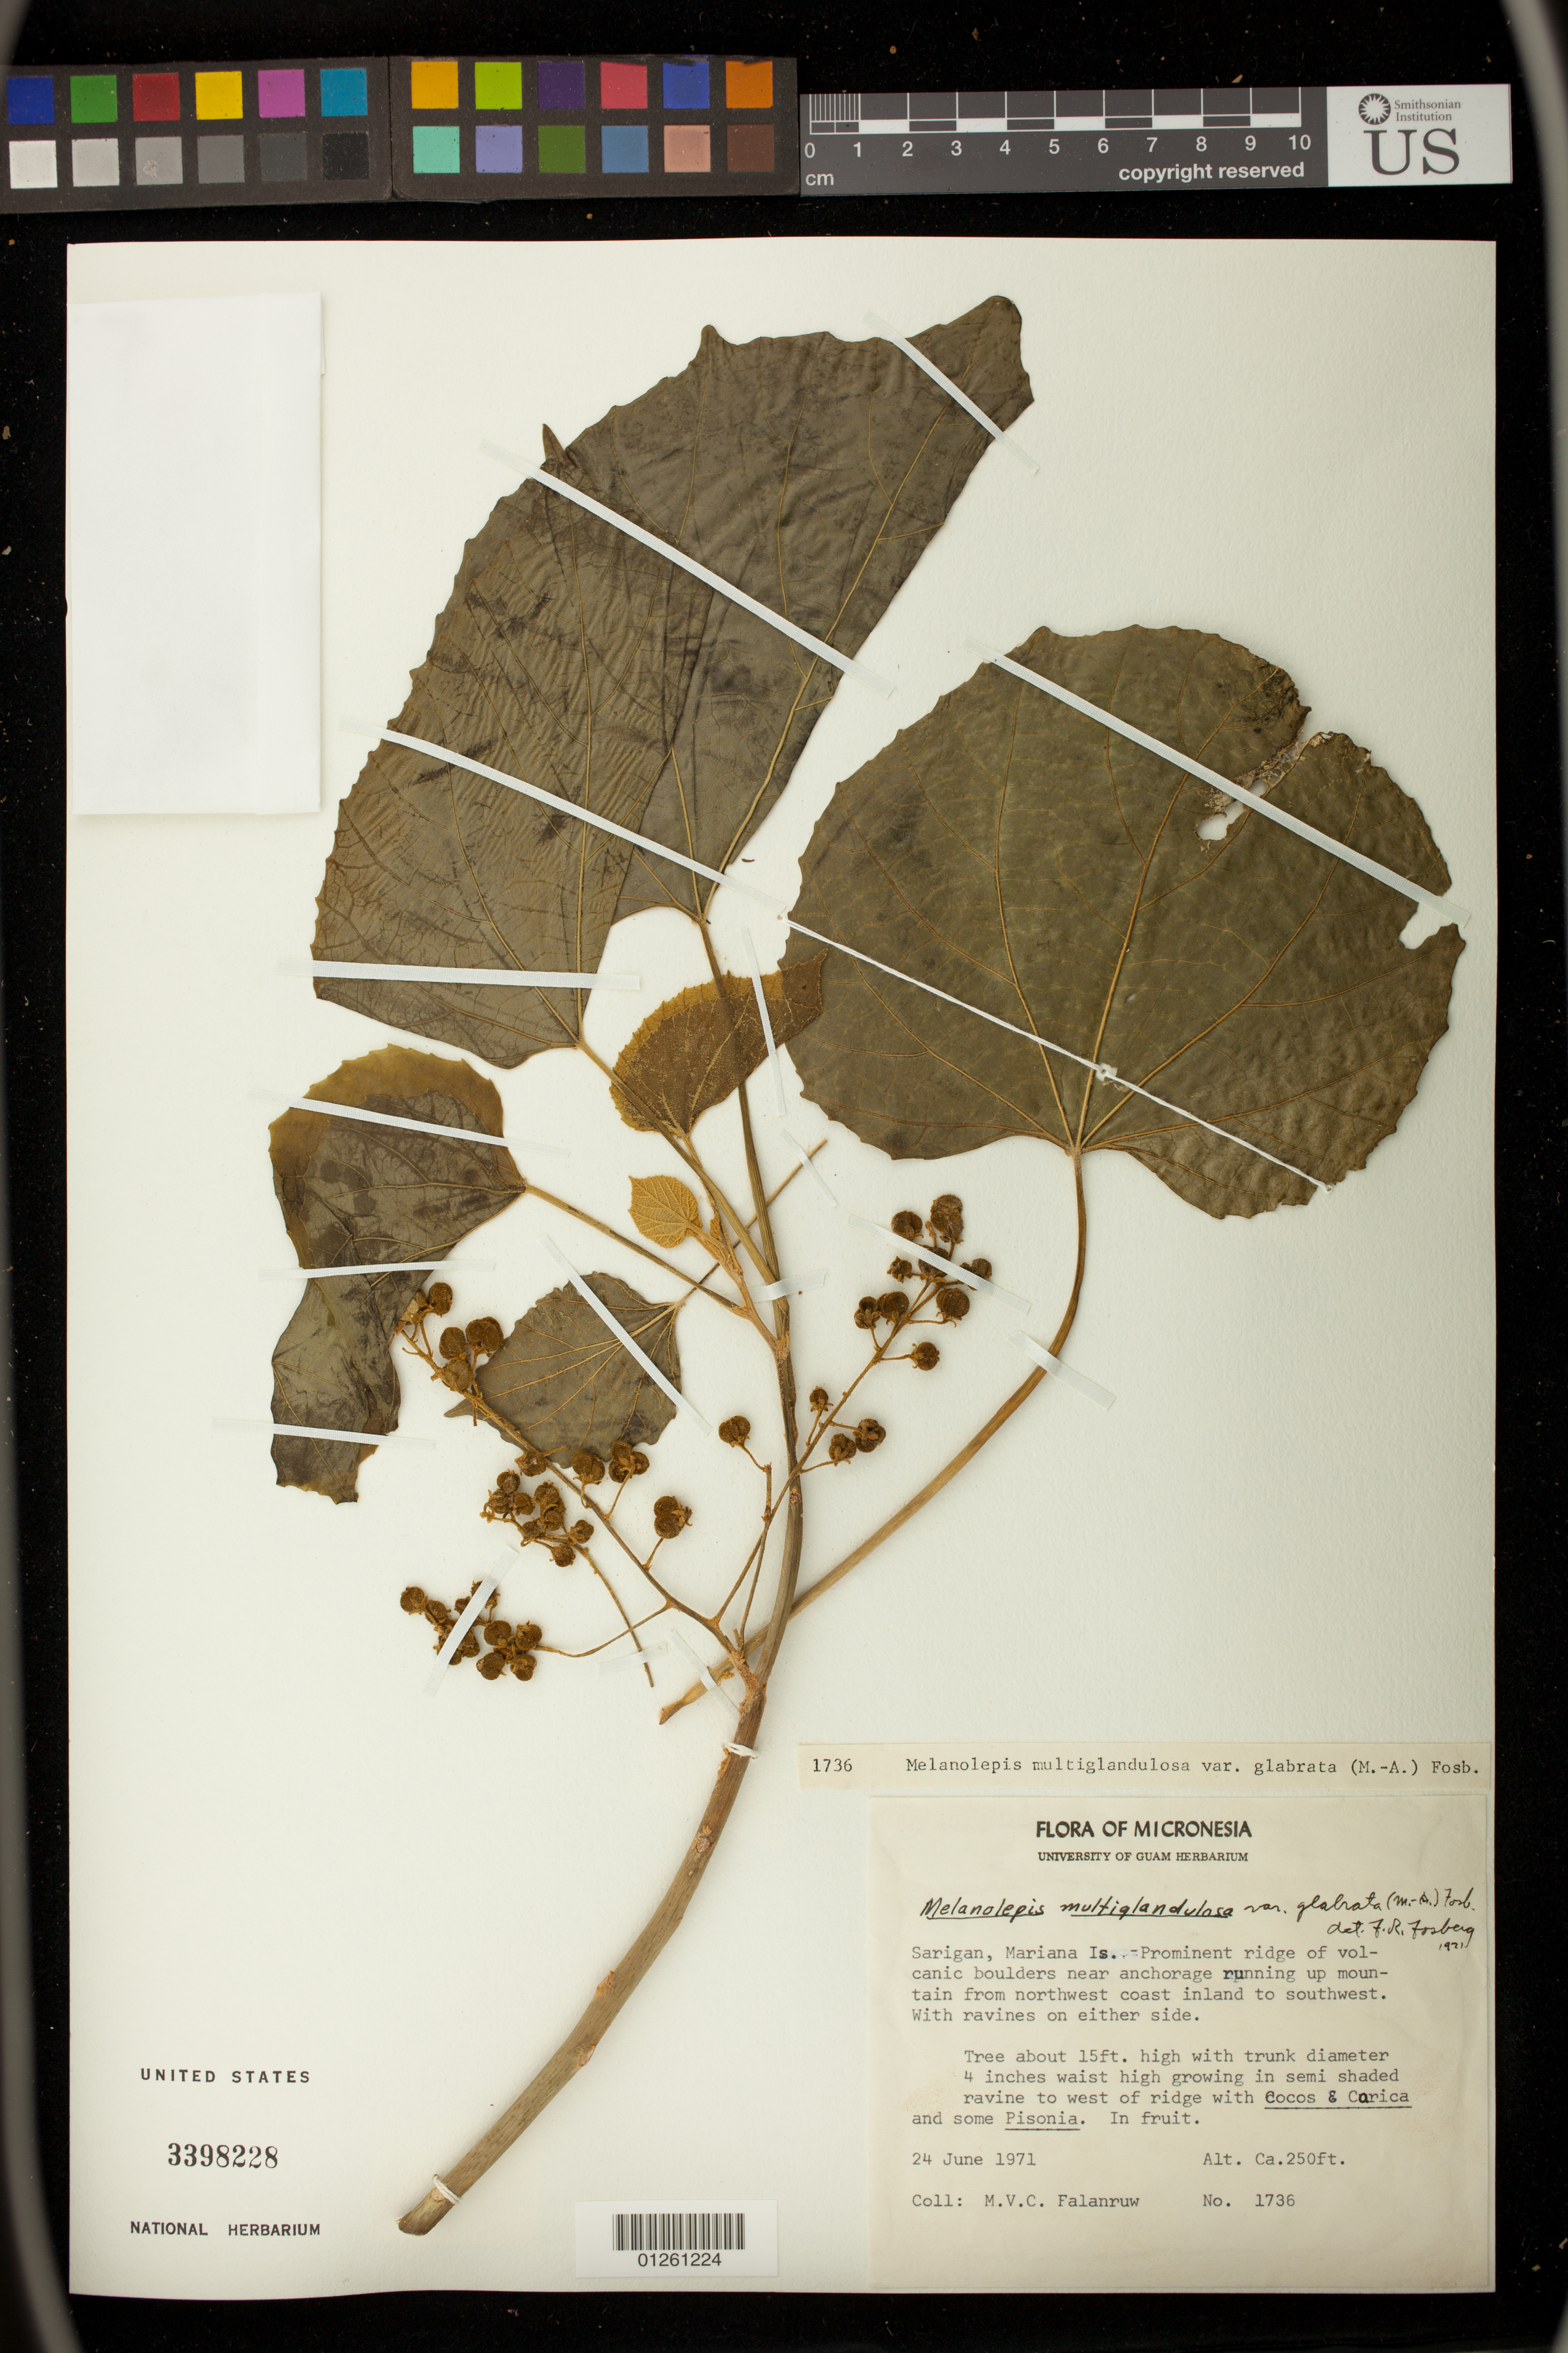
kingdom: Plantae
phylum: Tracheophyta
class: Magnoliopsida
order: Malpighiales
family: Euphorbiaceae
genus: Melanolepis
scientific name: Melanolepis multiglandulosa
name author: (Reinw. ex Blume) Rchb. f. & Zoll.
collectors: M. V. Falanruw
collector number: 1736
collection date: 1971-06-24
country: Northern Mariana Islands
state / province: Northern Islands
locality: Sarigan, Mariana Is. -Prominent ridge of volcanic boulders near anchorage running up mountain from northwest coast inland t southwest. With ravines on either side.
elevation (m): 76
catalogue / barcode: US 3398228